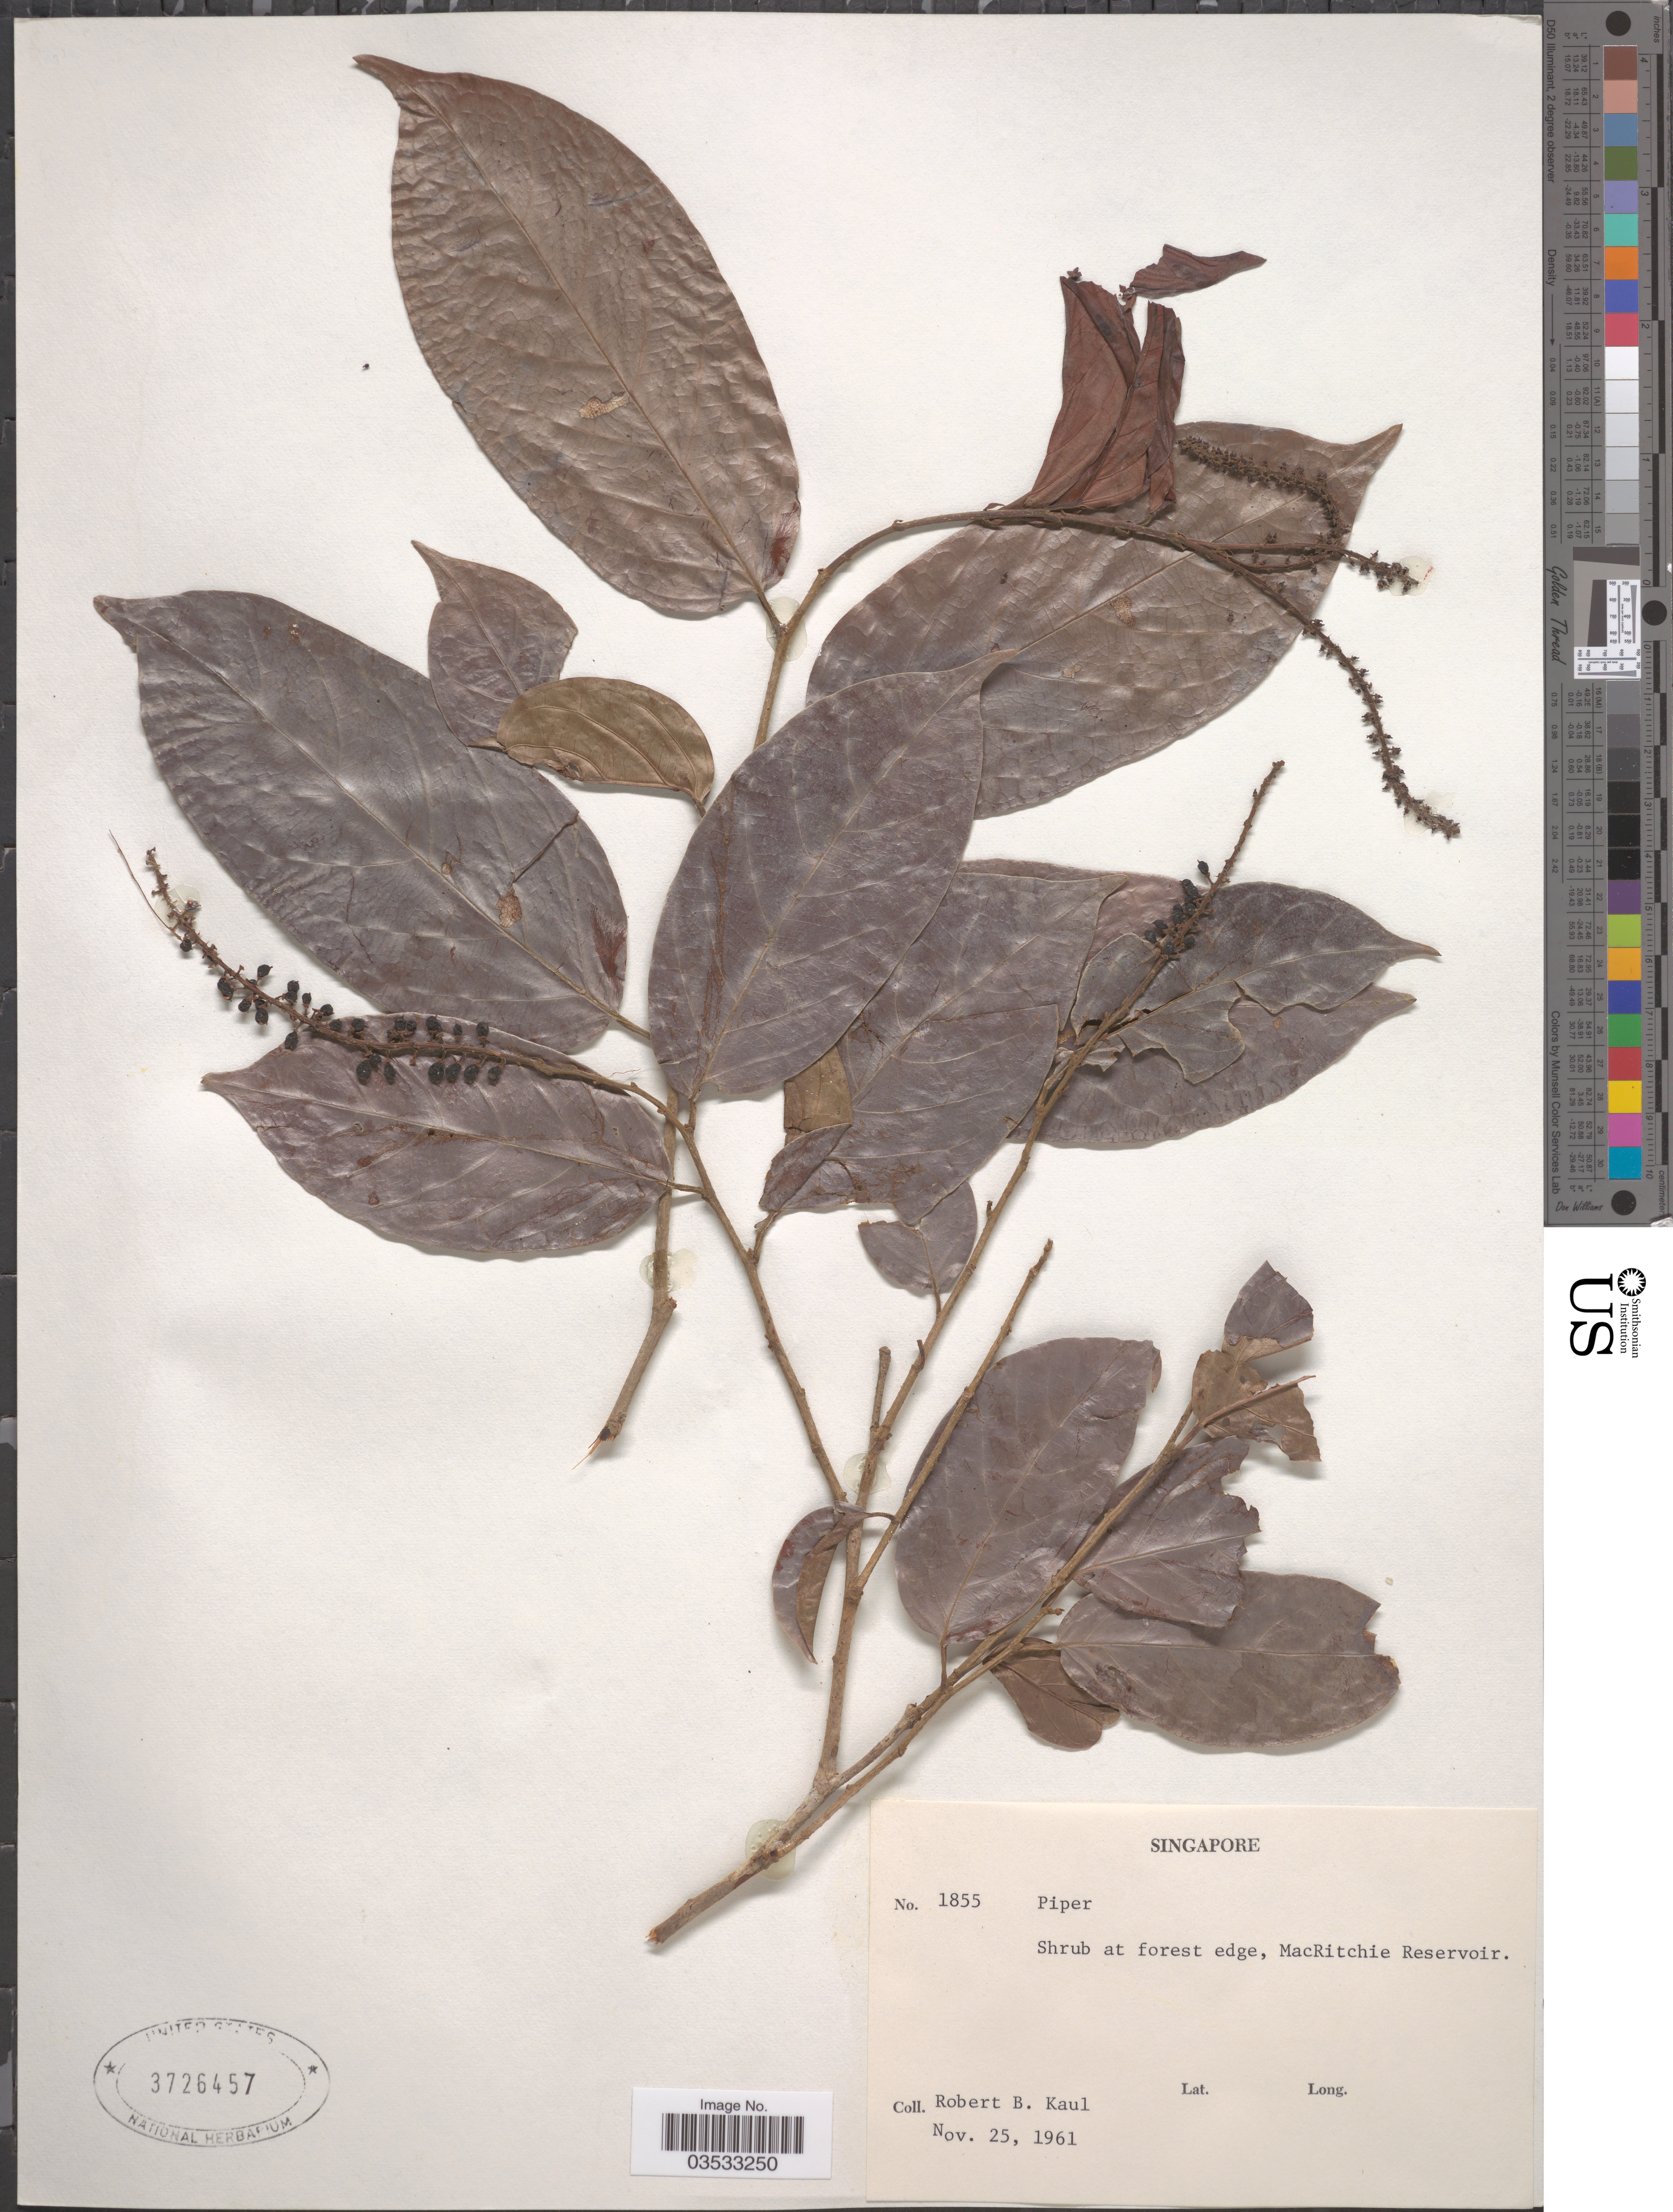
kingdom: Plantae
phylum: Tracheophyta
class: Magnoliopsida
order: Piperales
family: Piperaceae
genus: Piper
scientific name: Piper sp.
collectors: R. Kaul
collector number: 1855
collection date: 1961-11-25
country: Singapore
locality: Shrub at forest edge, MacRitchie Reservoir.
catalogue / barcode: US 3726457